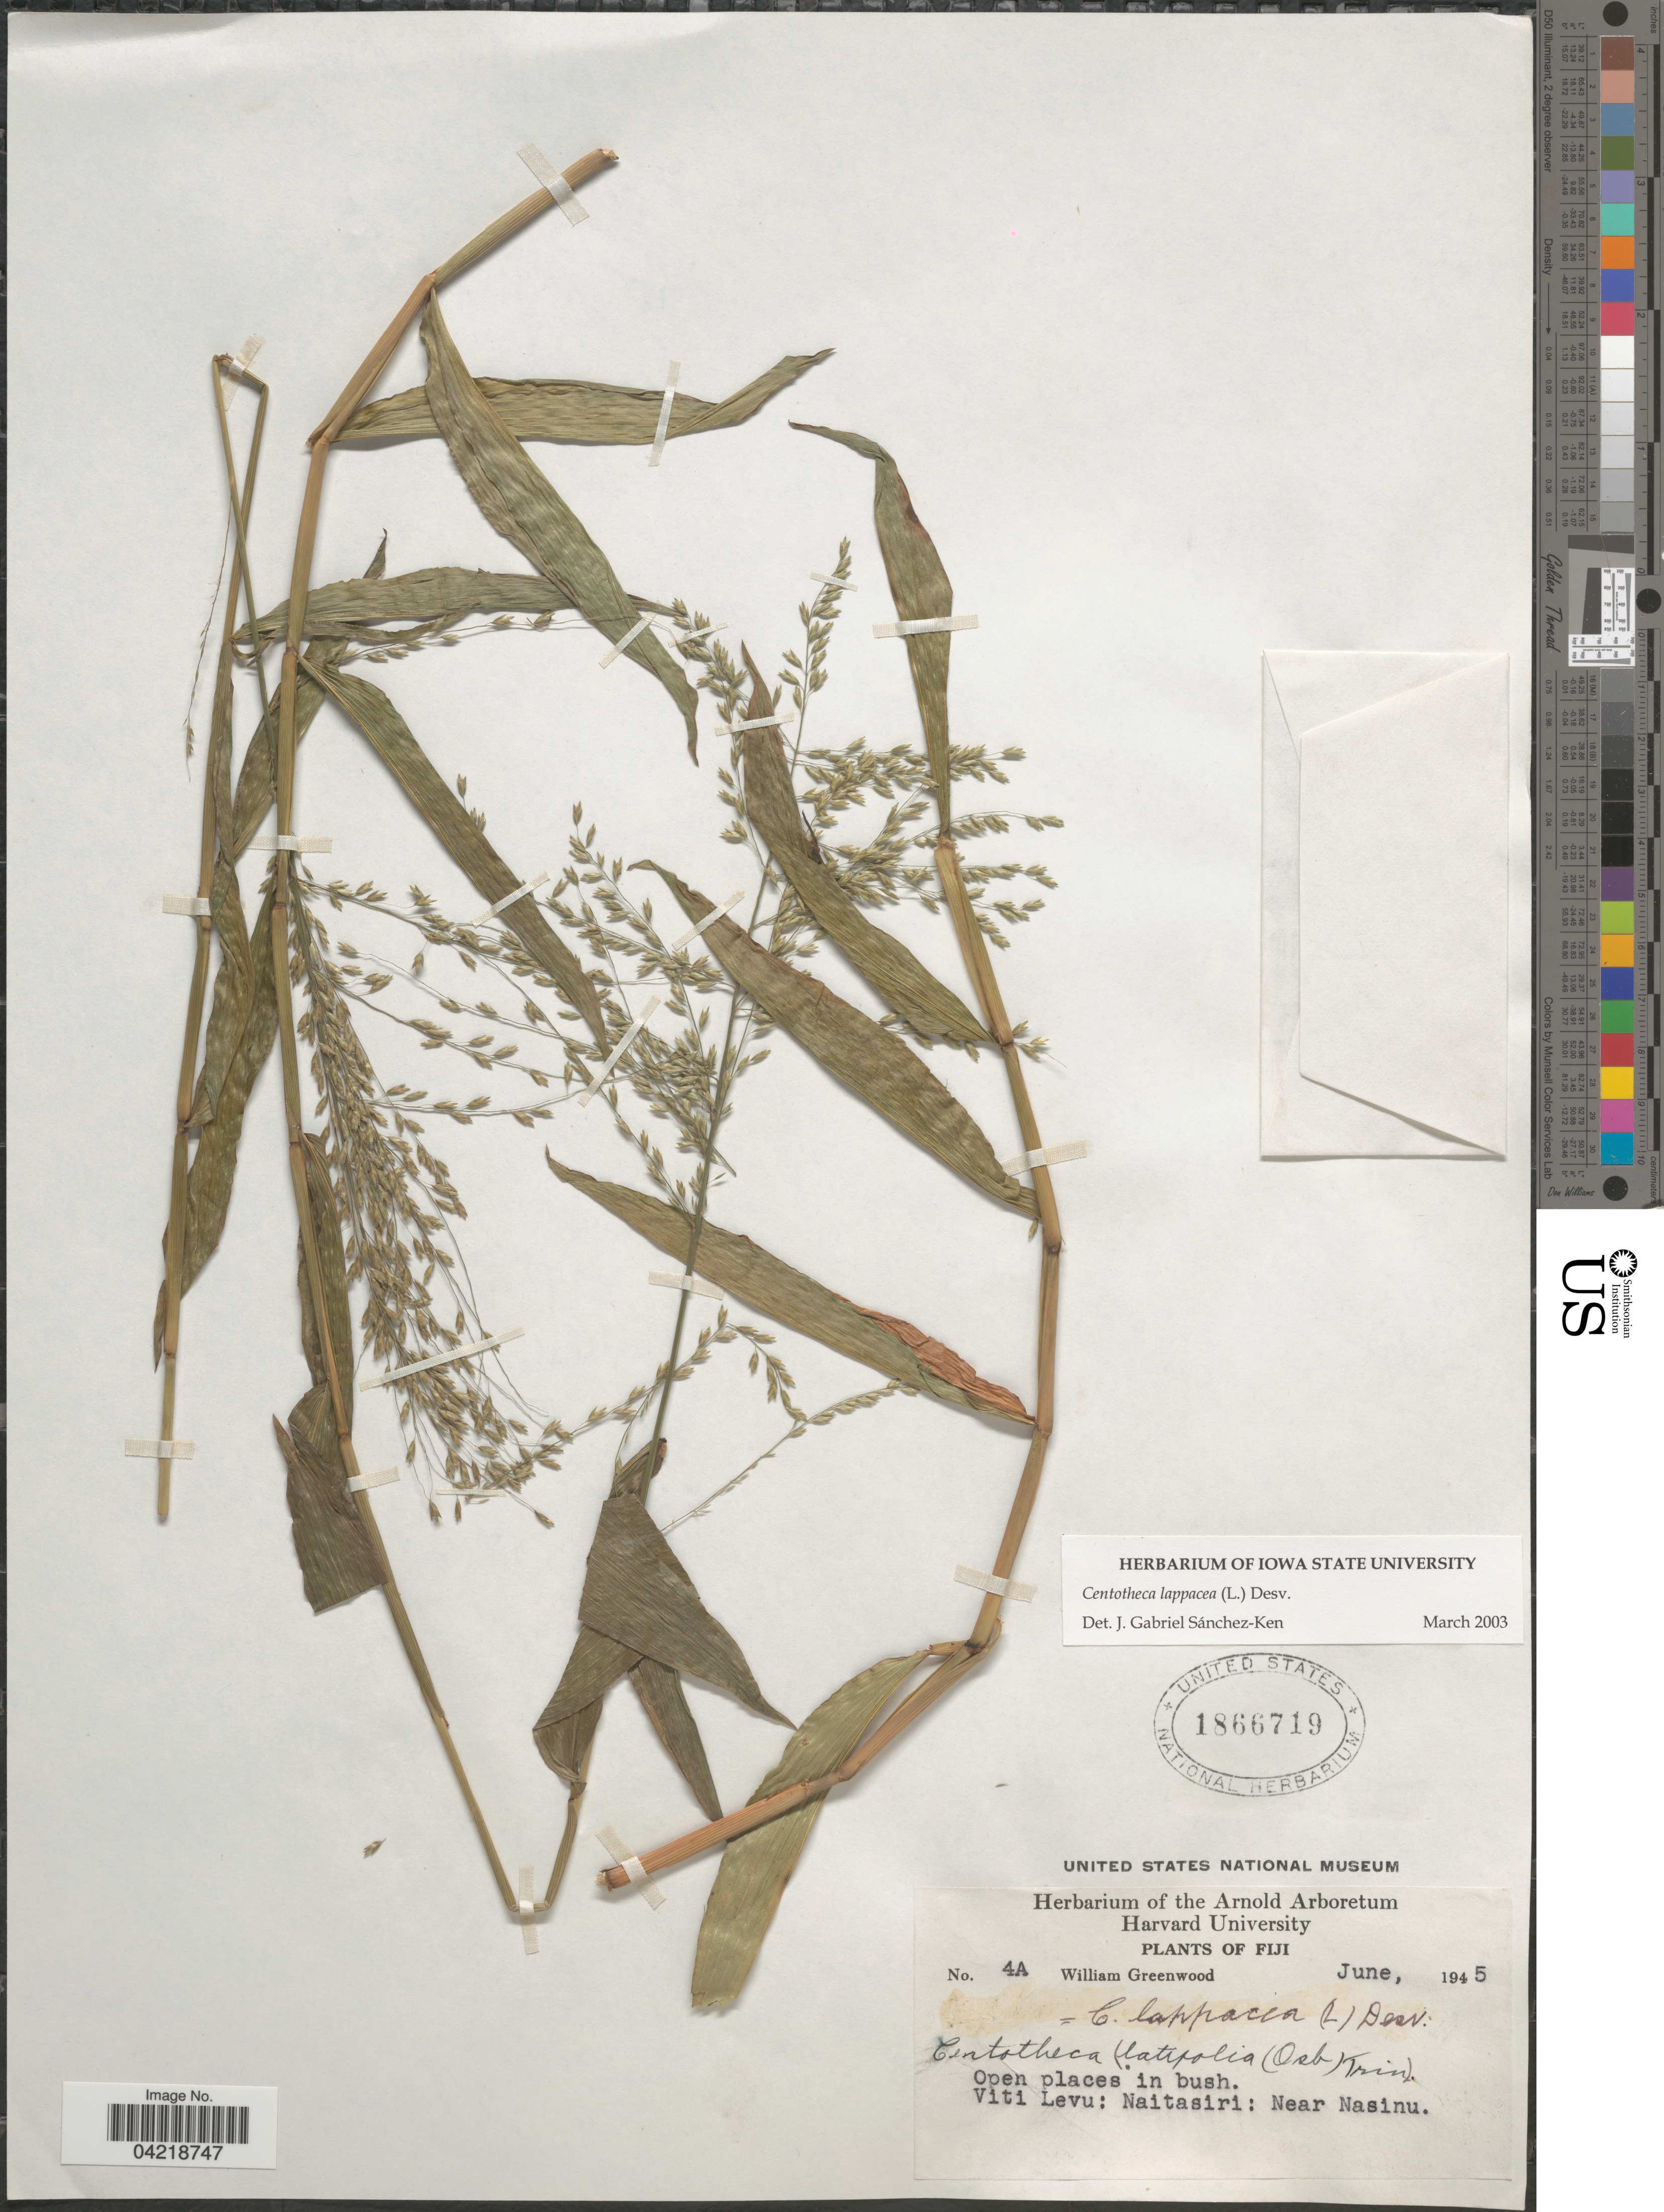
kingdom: Plantae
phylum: Tracheophyta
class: Liliopsida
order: Poales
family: Poaceae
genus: Centotheca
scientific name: Centotheca lappacea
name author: (L.) Desv.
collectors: W. Greenwood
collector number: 4A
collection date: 1945-06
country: Fiji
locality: Viti Levu: Naitasiri: Near Nasinu.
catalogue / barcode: US 1866719